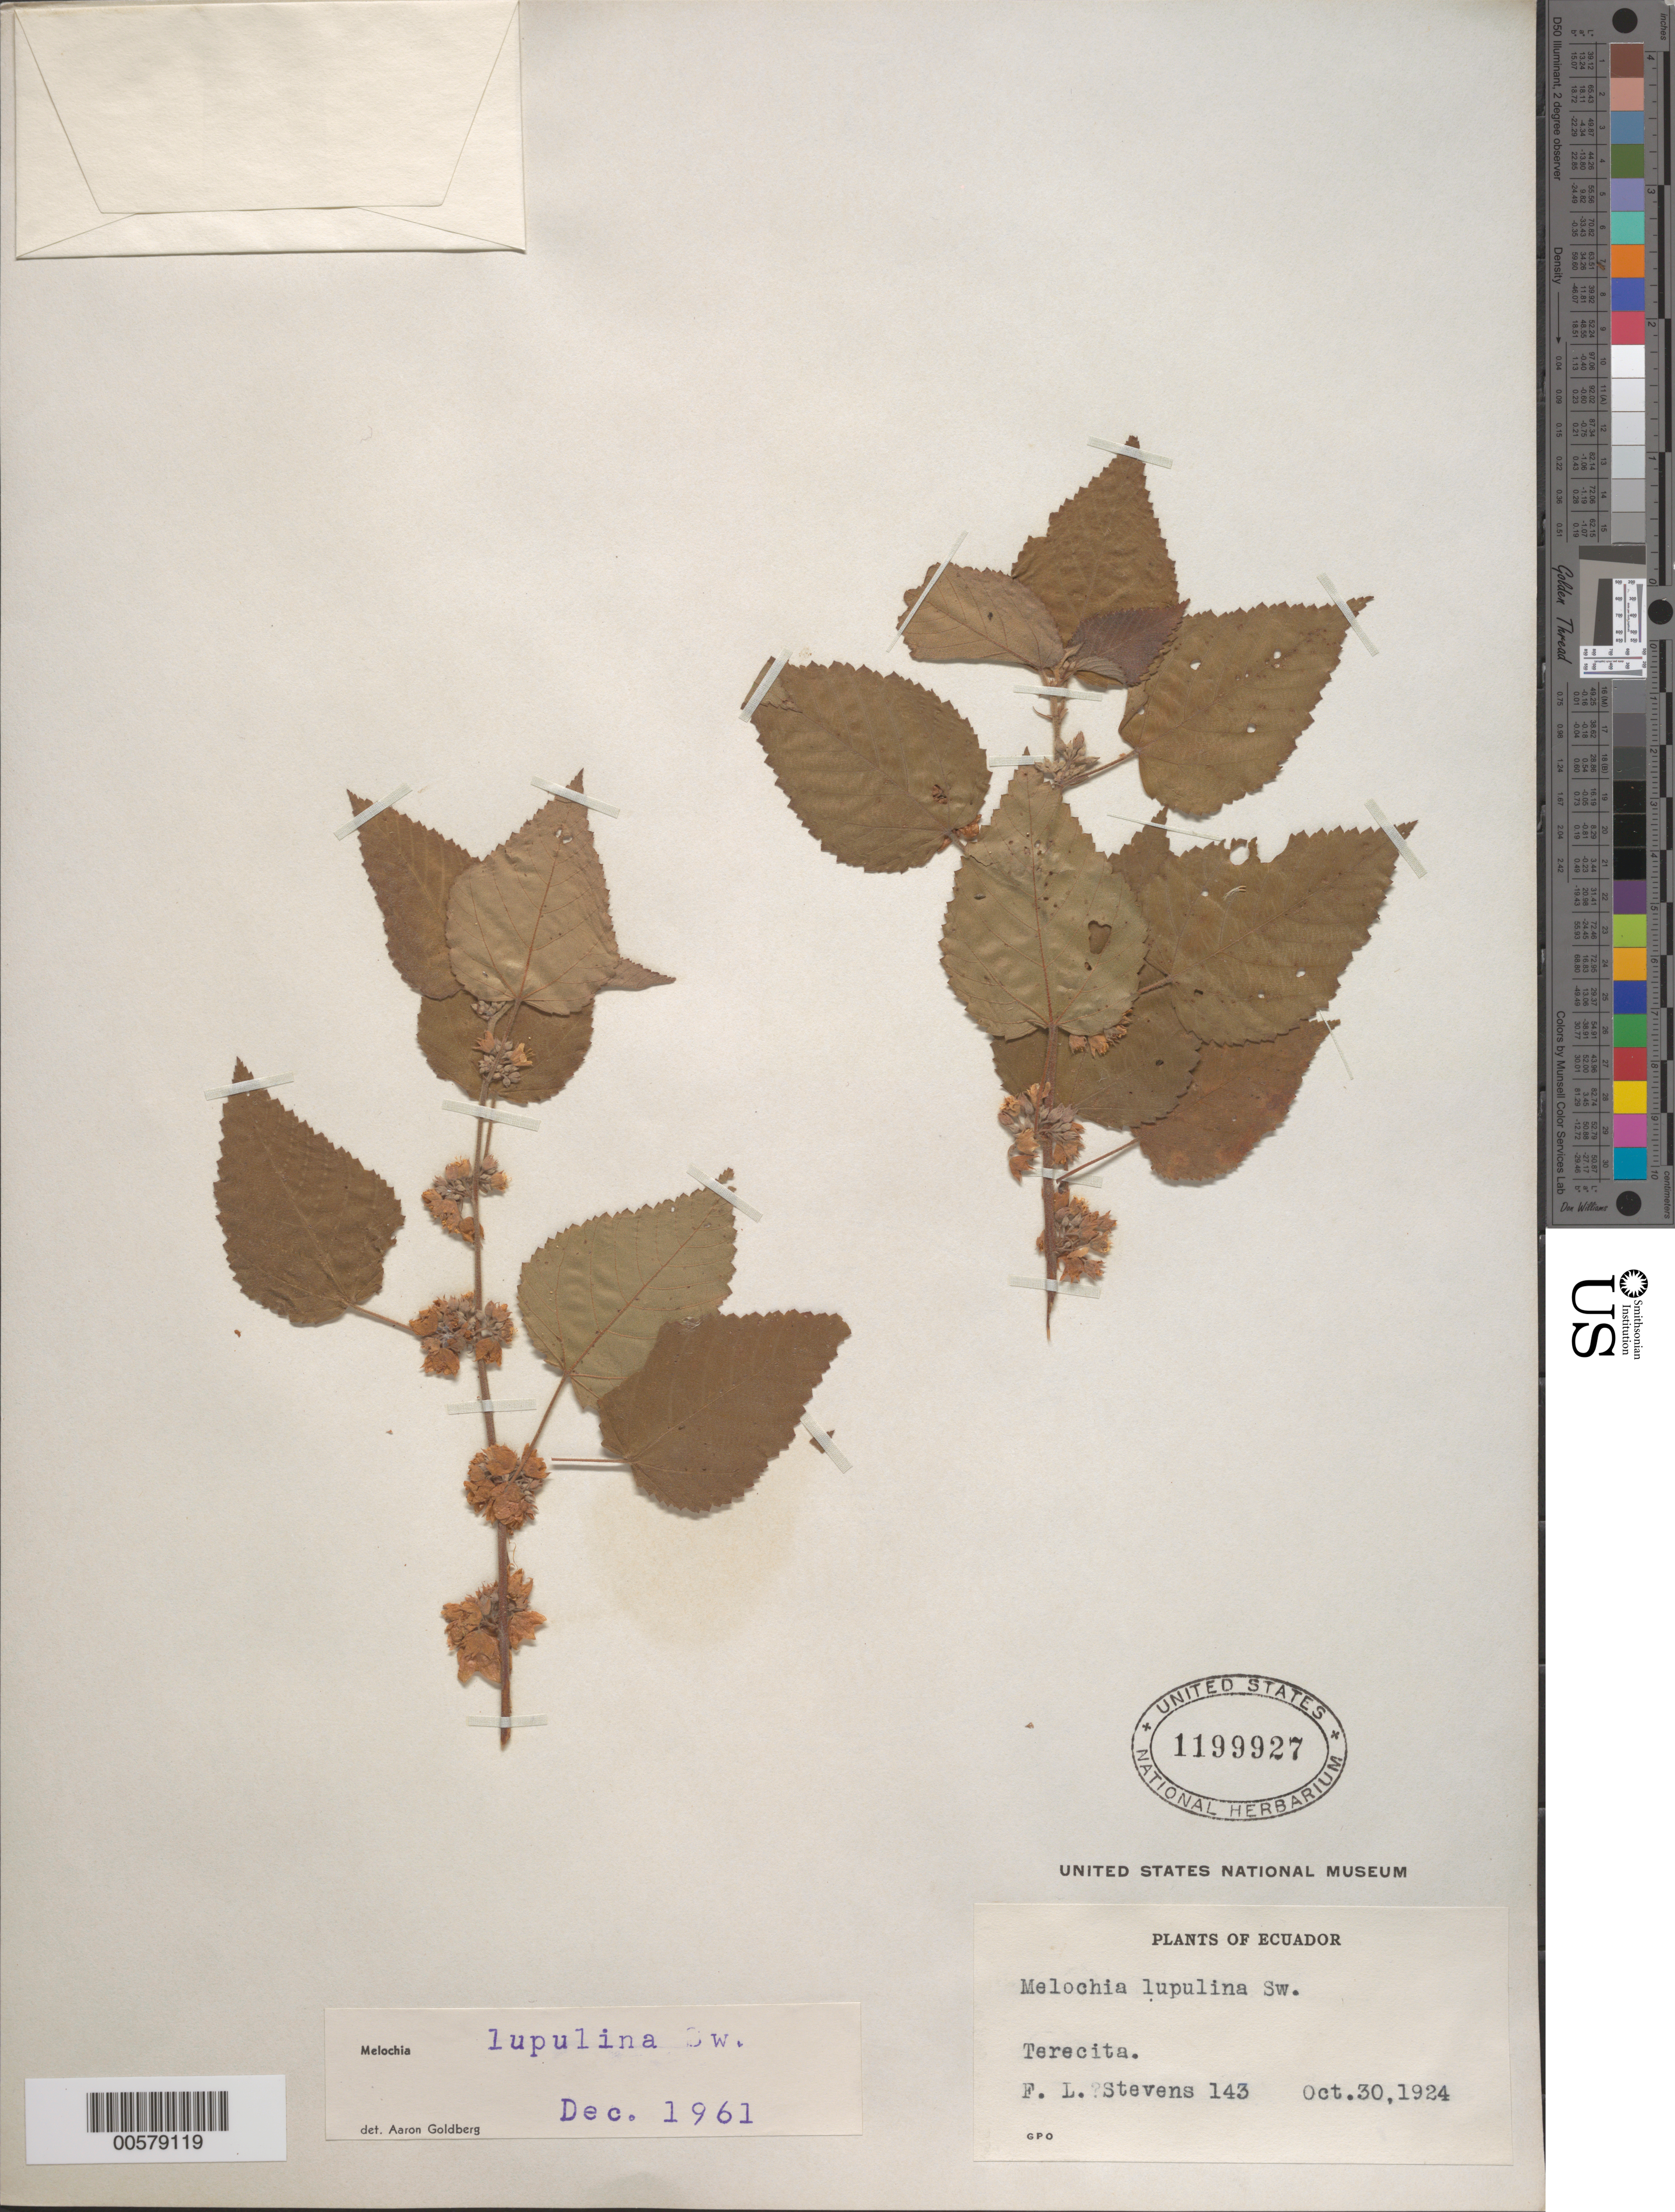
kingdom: Plantae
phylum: Tracheophyta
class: Magnoliopsida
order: Malvales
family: Malvaceae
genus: Melochia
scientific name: Melochia lupulina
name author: Sw.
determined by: Goldberg, Aaron, (US), NMNH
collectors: F. L. Stevens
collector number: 143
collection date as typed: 30 Oct 1924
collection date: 1924-10-30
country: Ecuador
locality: Terecita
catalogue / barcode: US 1199927